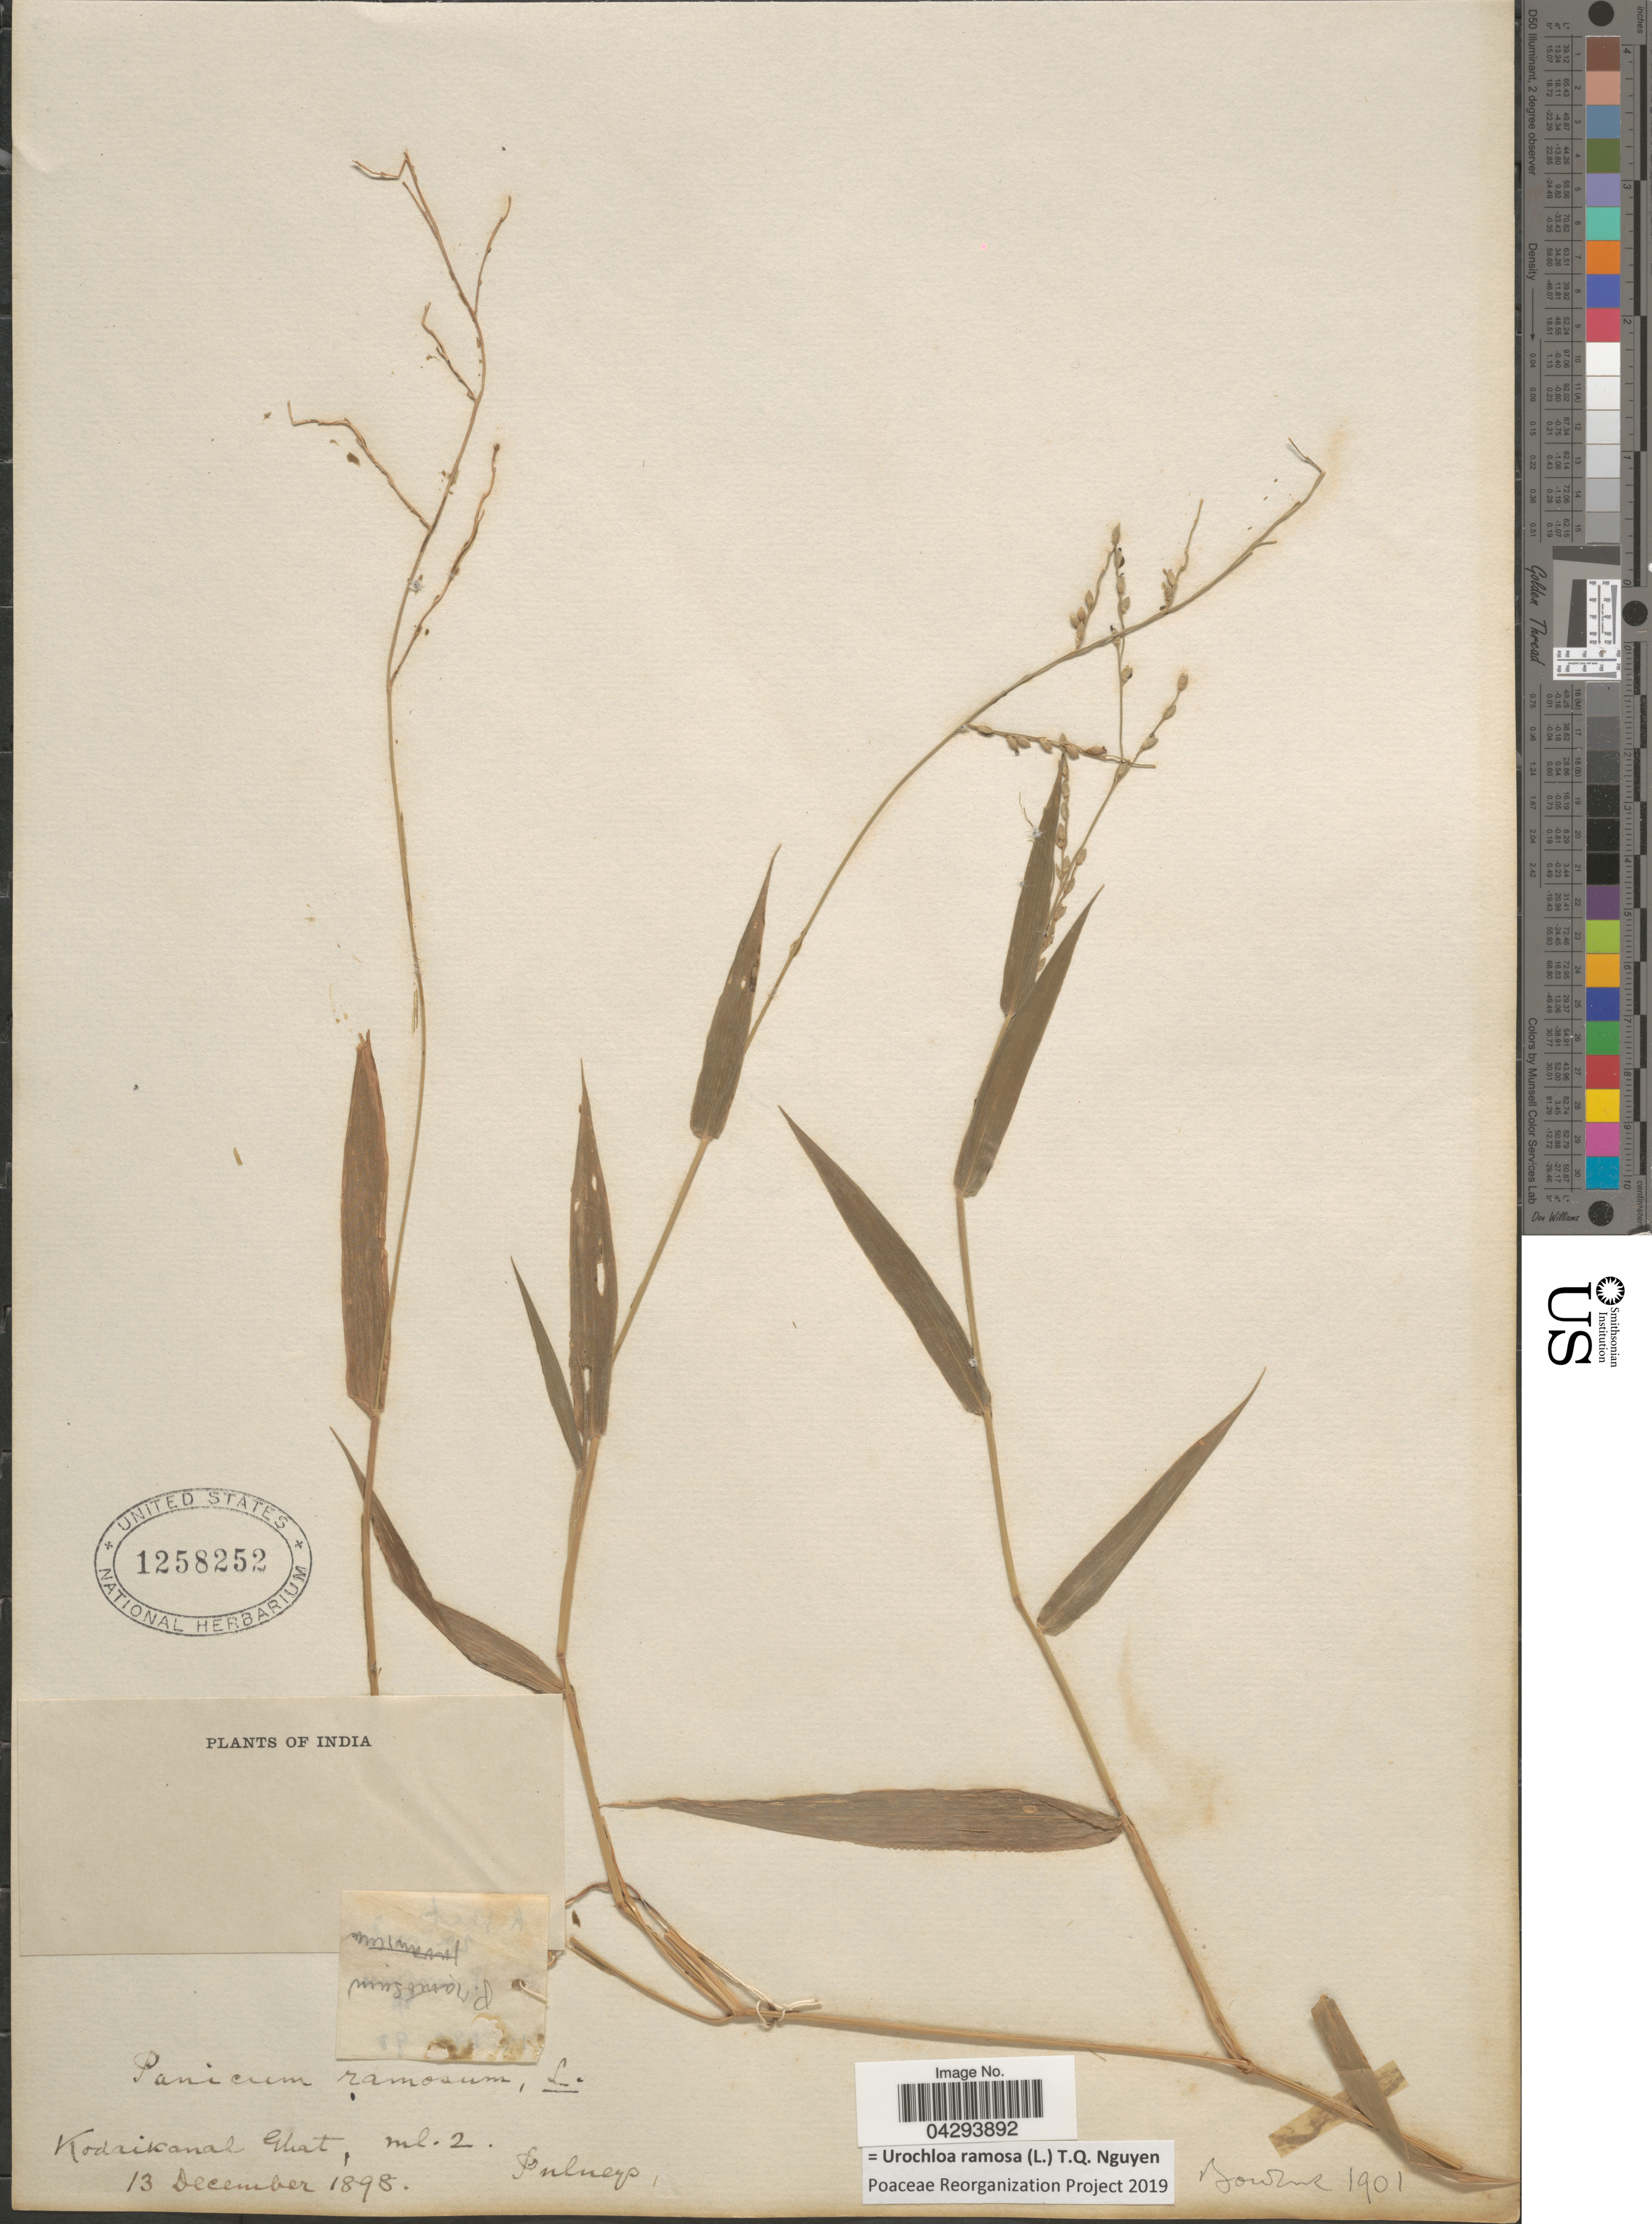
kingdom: Plantae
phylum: Tracheophyta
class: Liliopsida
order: Poales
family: Poaceae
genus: Urochloa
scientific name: Urochloa ramosa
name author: T.Q. Nguyen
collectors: Bowles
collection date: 1898-12-13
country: India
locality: Kodaikanal Ghat, ml. 2. Pulneys.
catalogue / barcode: US 1258252